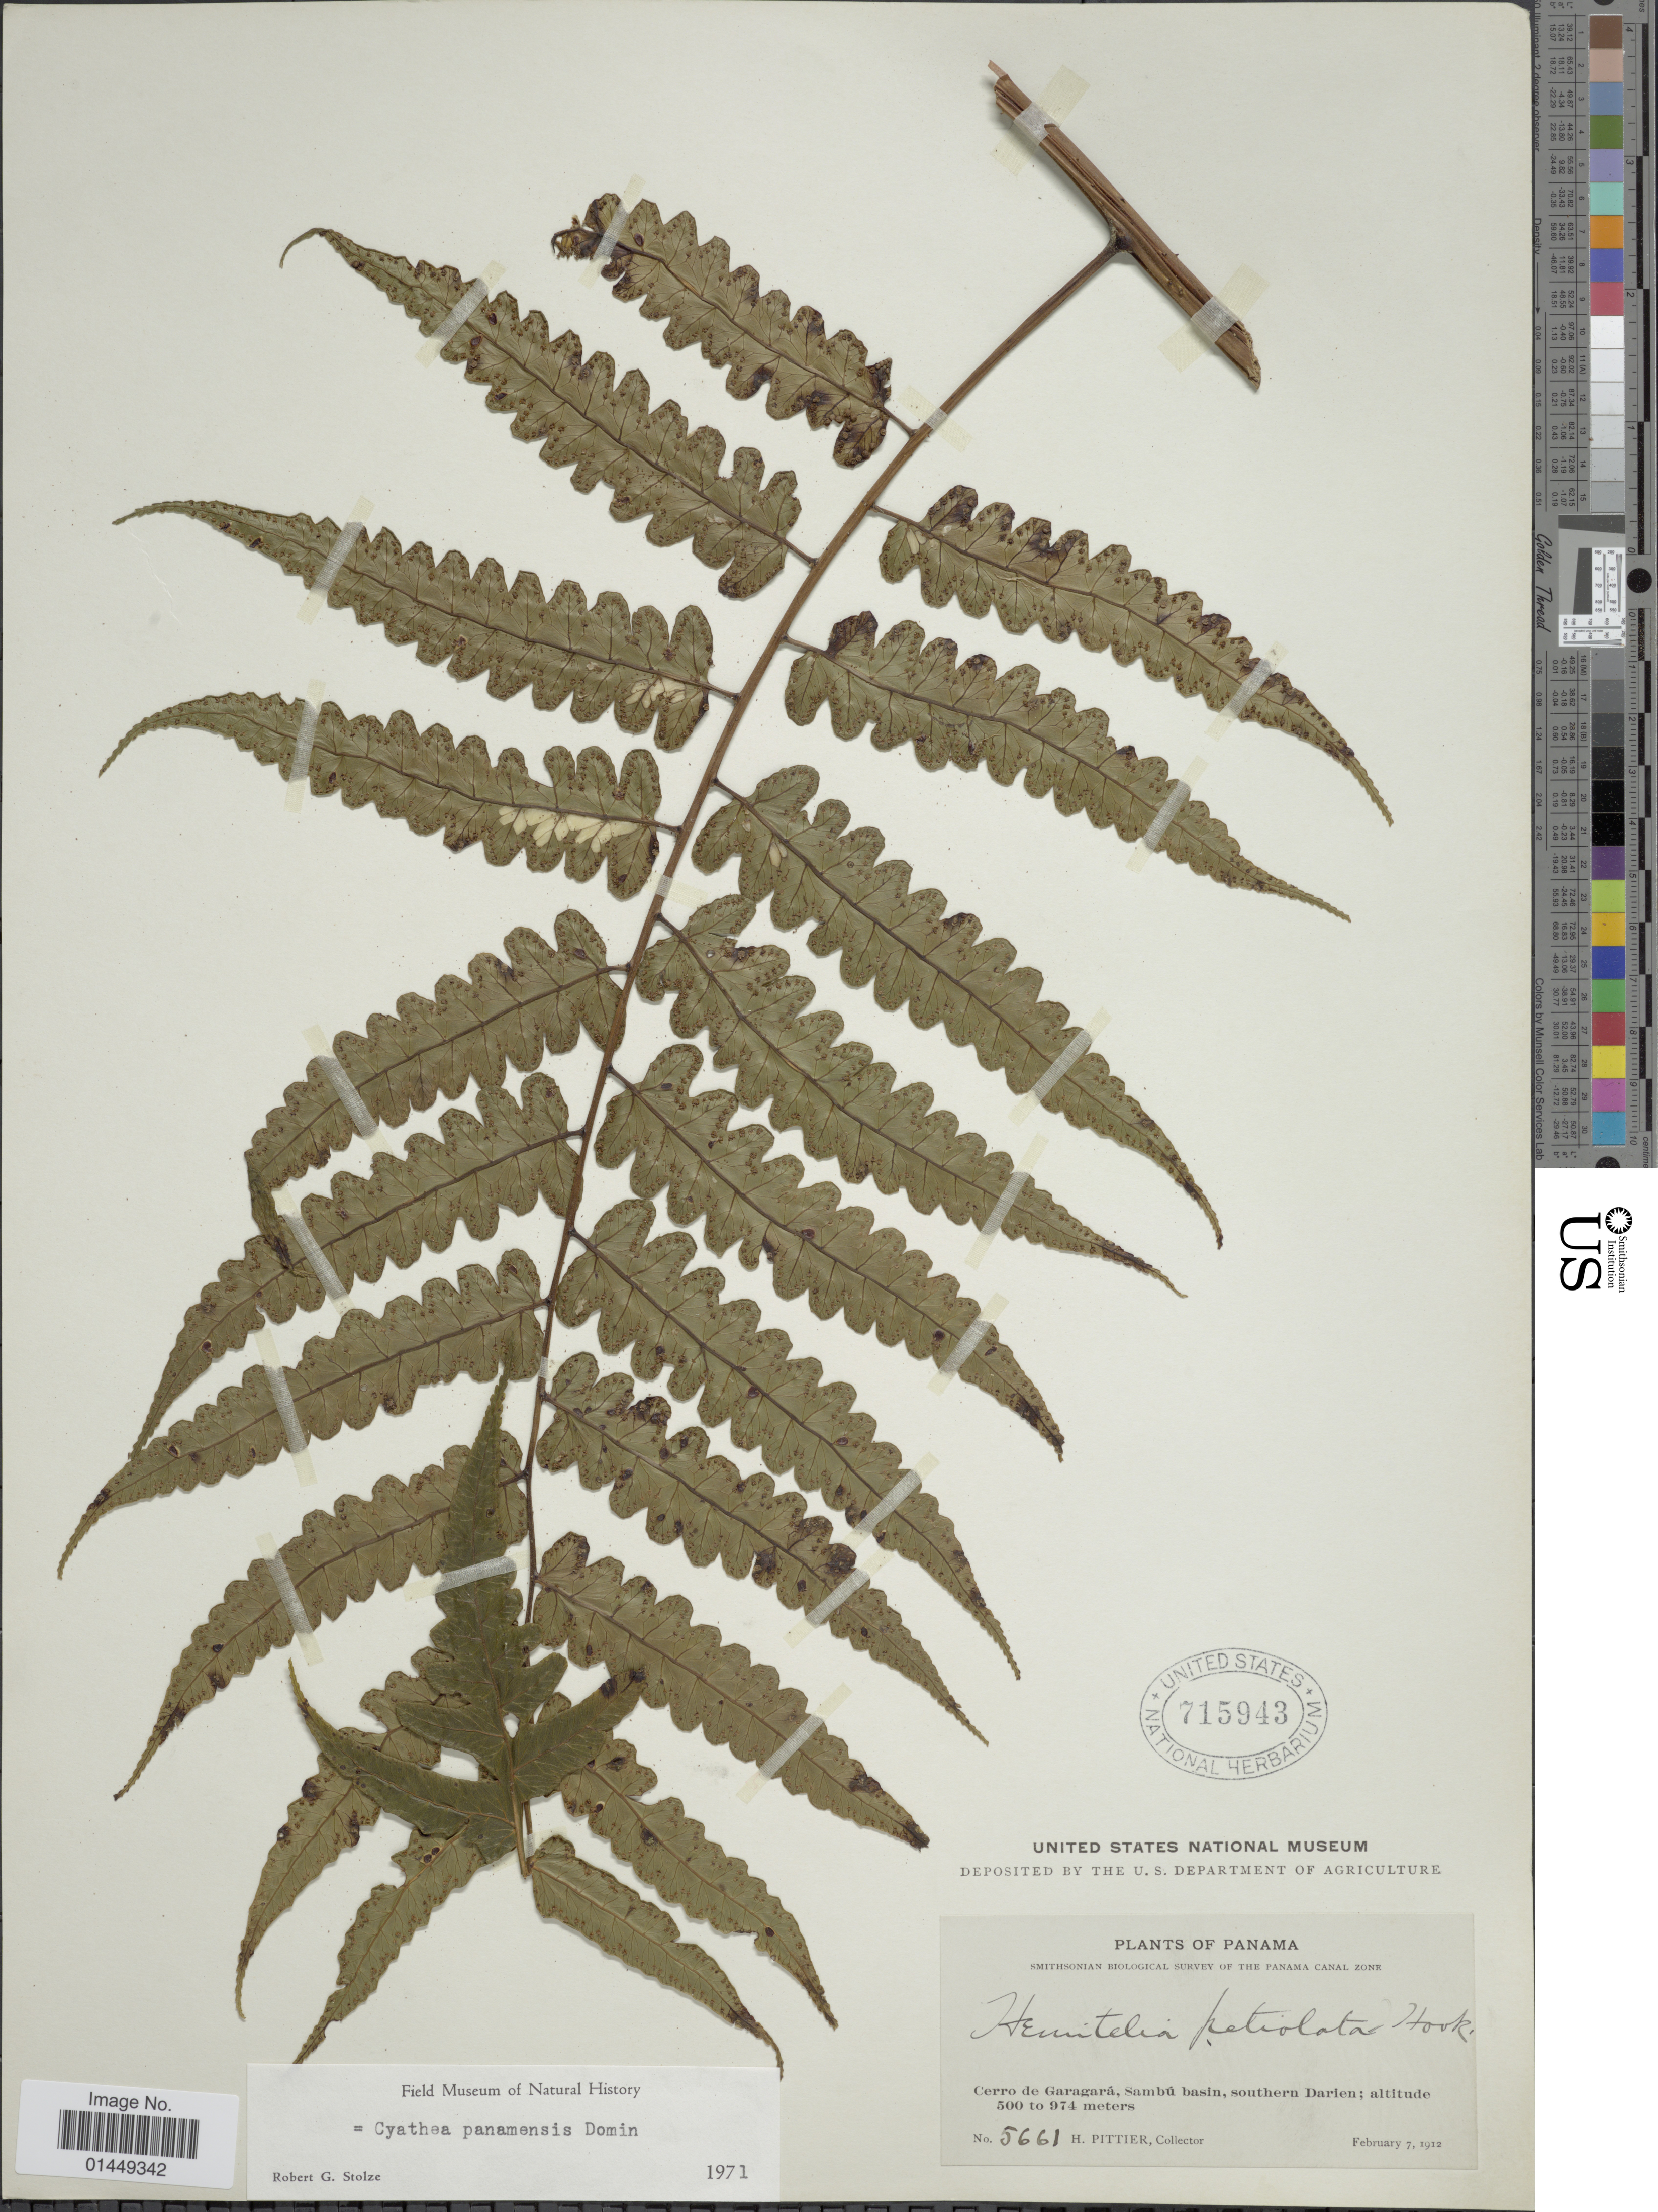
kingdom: Plantae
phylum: Tracheophyta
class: Polypodiopsida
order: Cyatheales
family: Cyatheaceae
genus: Cyathea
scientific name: Cyathea petiolata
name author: (Hook.) R.M. Tryon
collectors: H. F. Pittier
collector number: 5661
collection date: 1912-02-07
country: Panama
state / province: Darién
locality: Cerro de Garagará, Sambú basin, southern Darien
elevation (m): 500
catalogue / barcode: US 715943